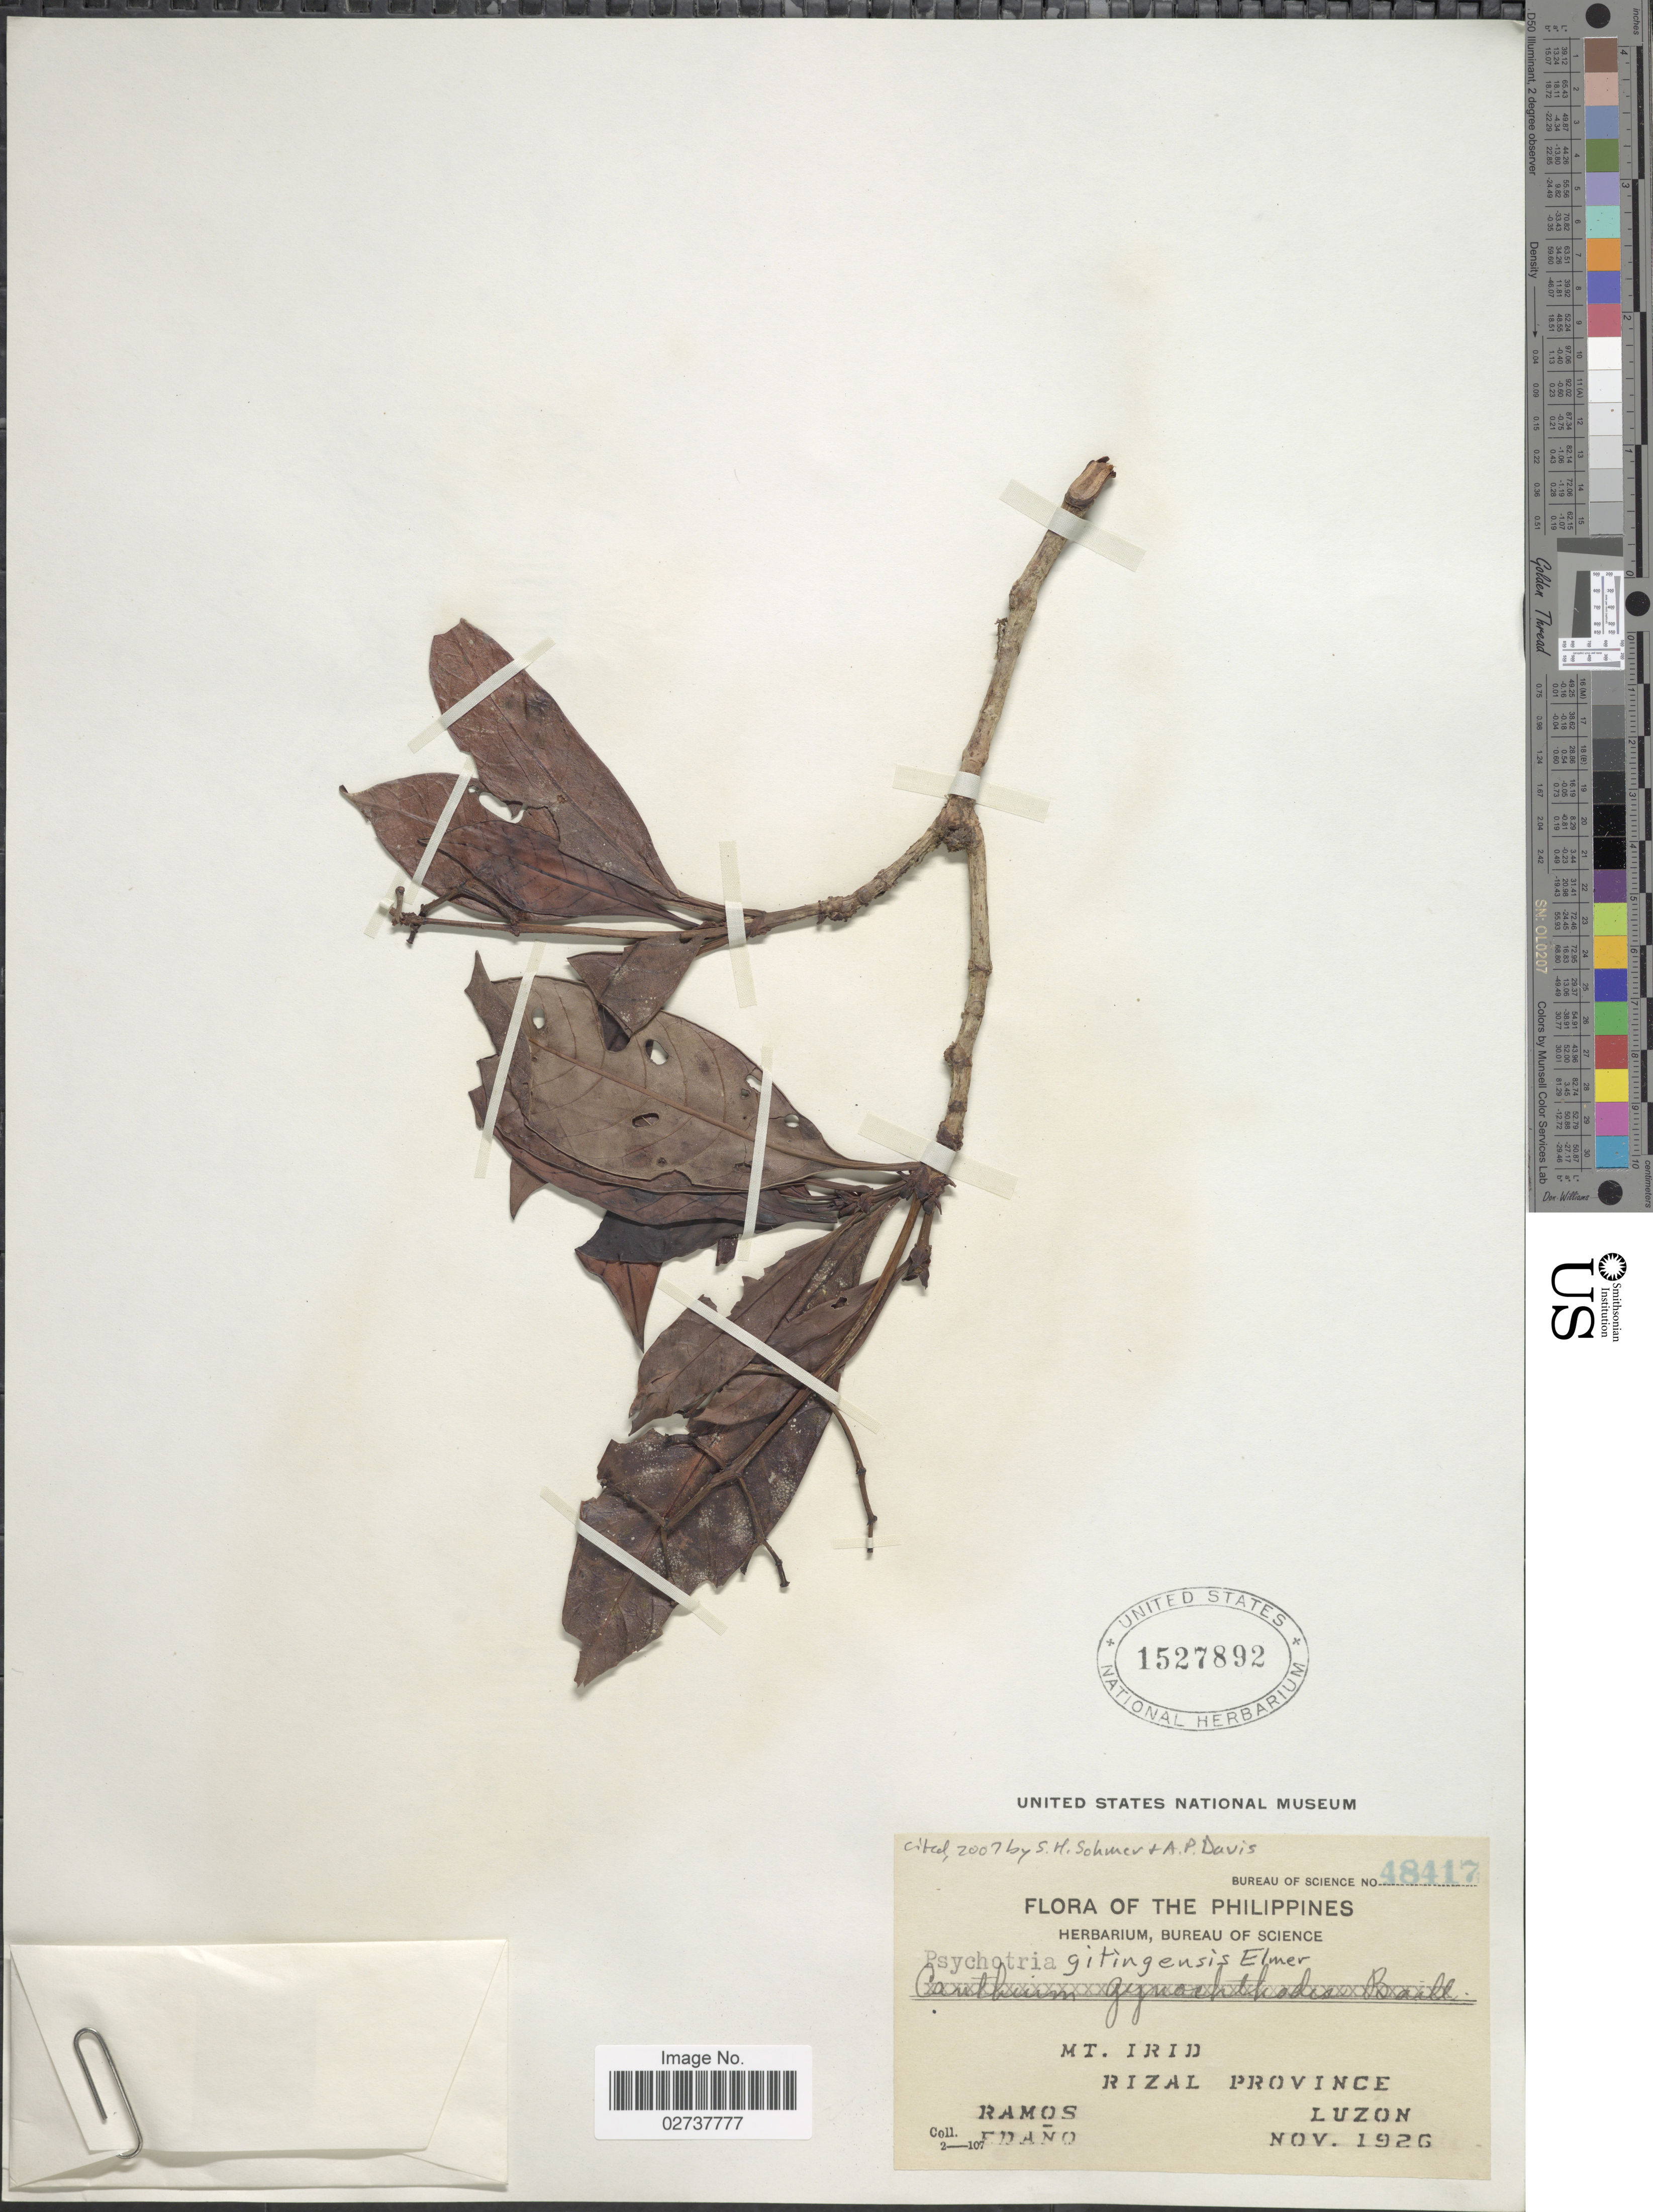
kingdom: Plantae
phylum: Tracheophyta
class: Magnoliopsida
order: Gentianales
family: Rubiaceae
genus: Psychotria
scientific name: Psychotria gitingensis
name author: Elmer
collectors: -. Ramos & -. Edano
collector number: Bureau of Science 48417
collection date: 1926-11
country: Philippines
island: Luzon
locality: Mt. Irid, Rizal Province Luzon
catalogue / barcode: US 1527892